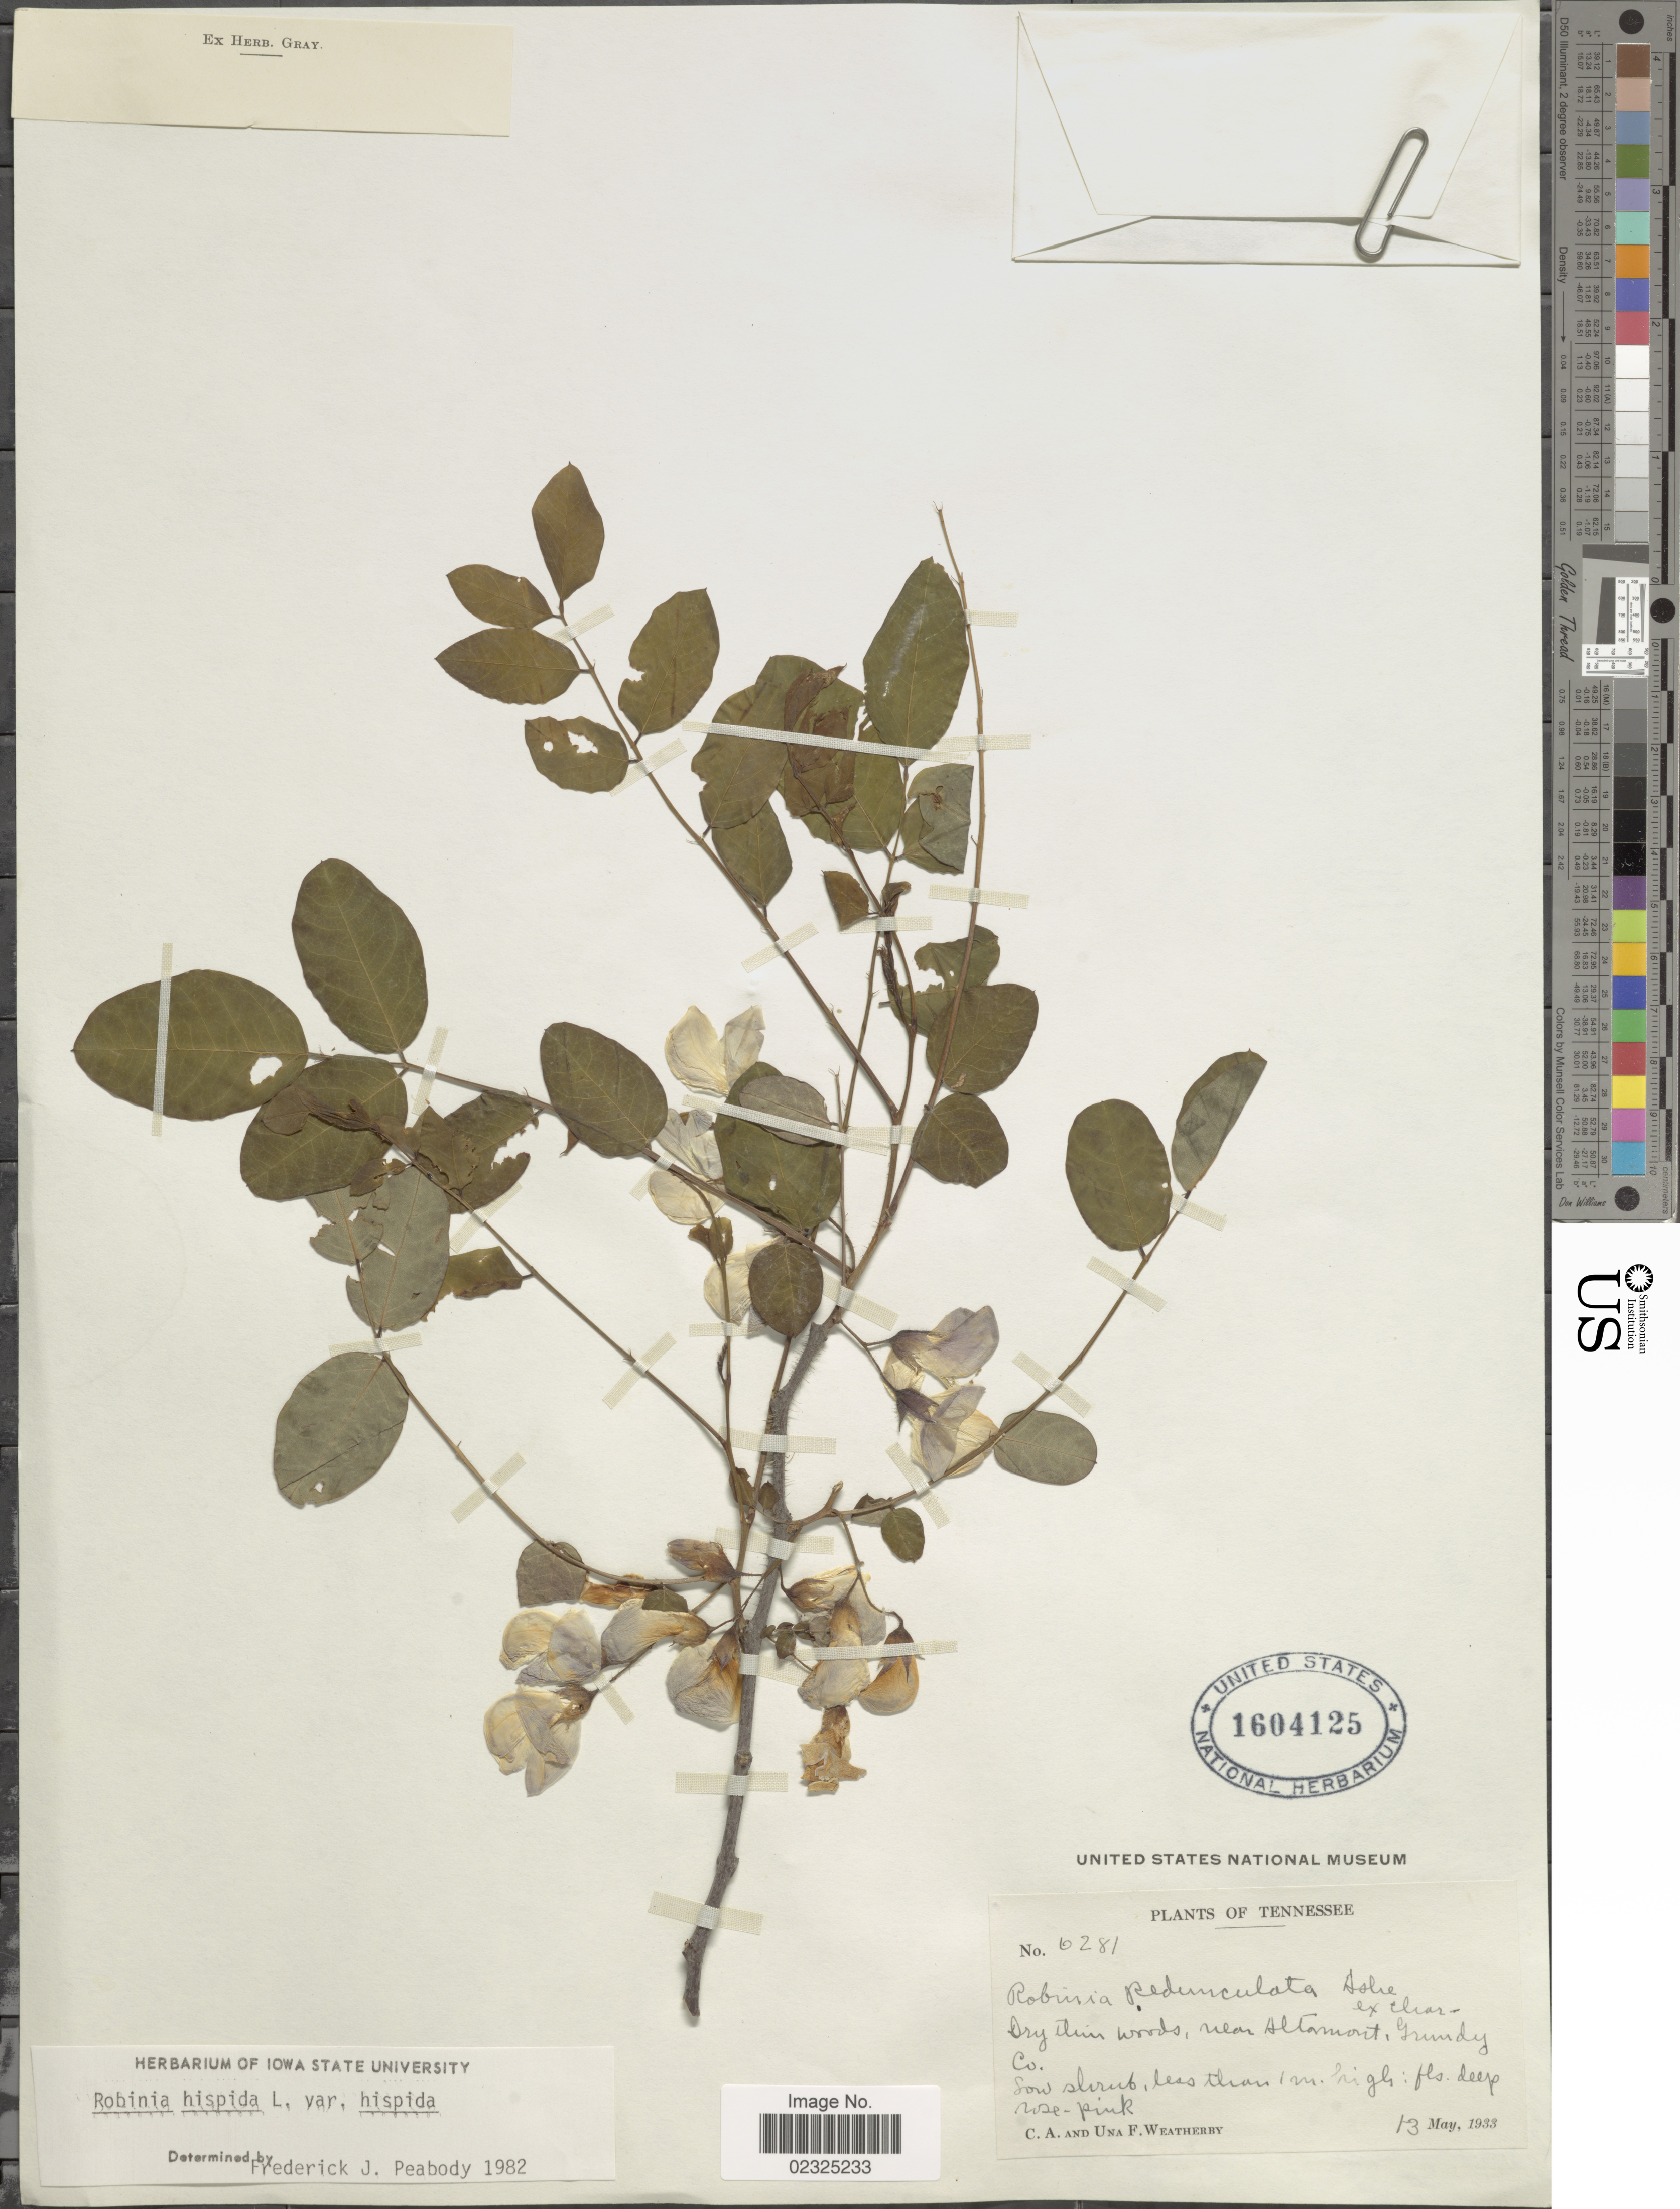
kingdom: Plantae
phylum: Tracheophyta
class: Magnoliopsida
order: Fabales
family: Fabaceae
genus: Robinia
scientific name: Robinia hispida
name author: L.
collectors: C. A. Weatherby & U. Weatherby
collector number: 6281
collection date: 1933-05-13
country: United States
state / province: Tennessee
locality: Dry thin woods, near Altamont, Grundy Co.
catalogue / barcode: US 1604125